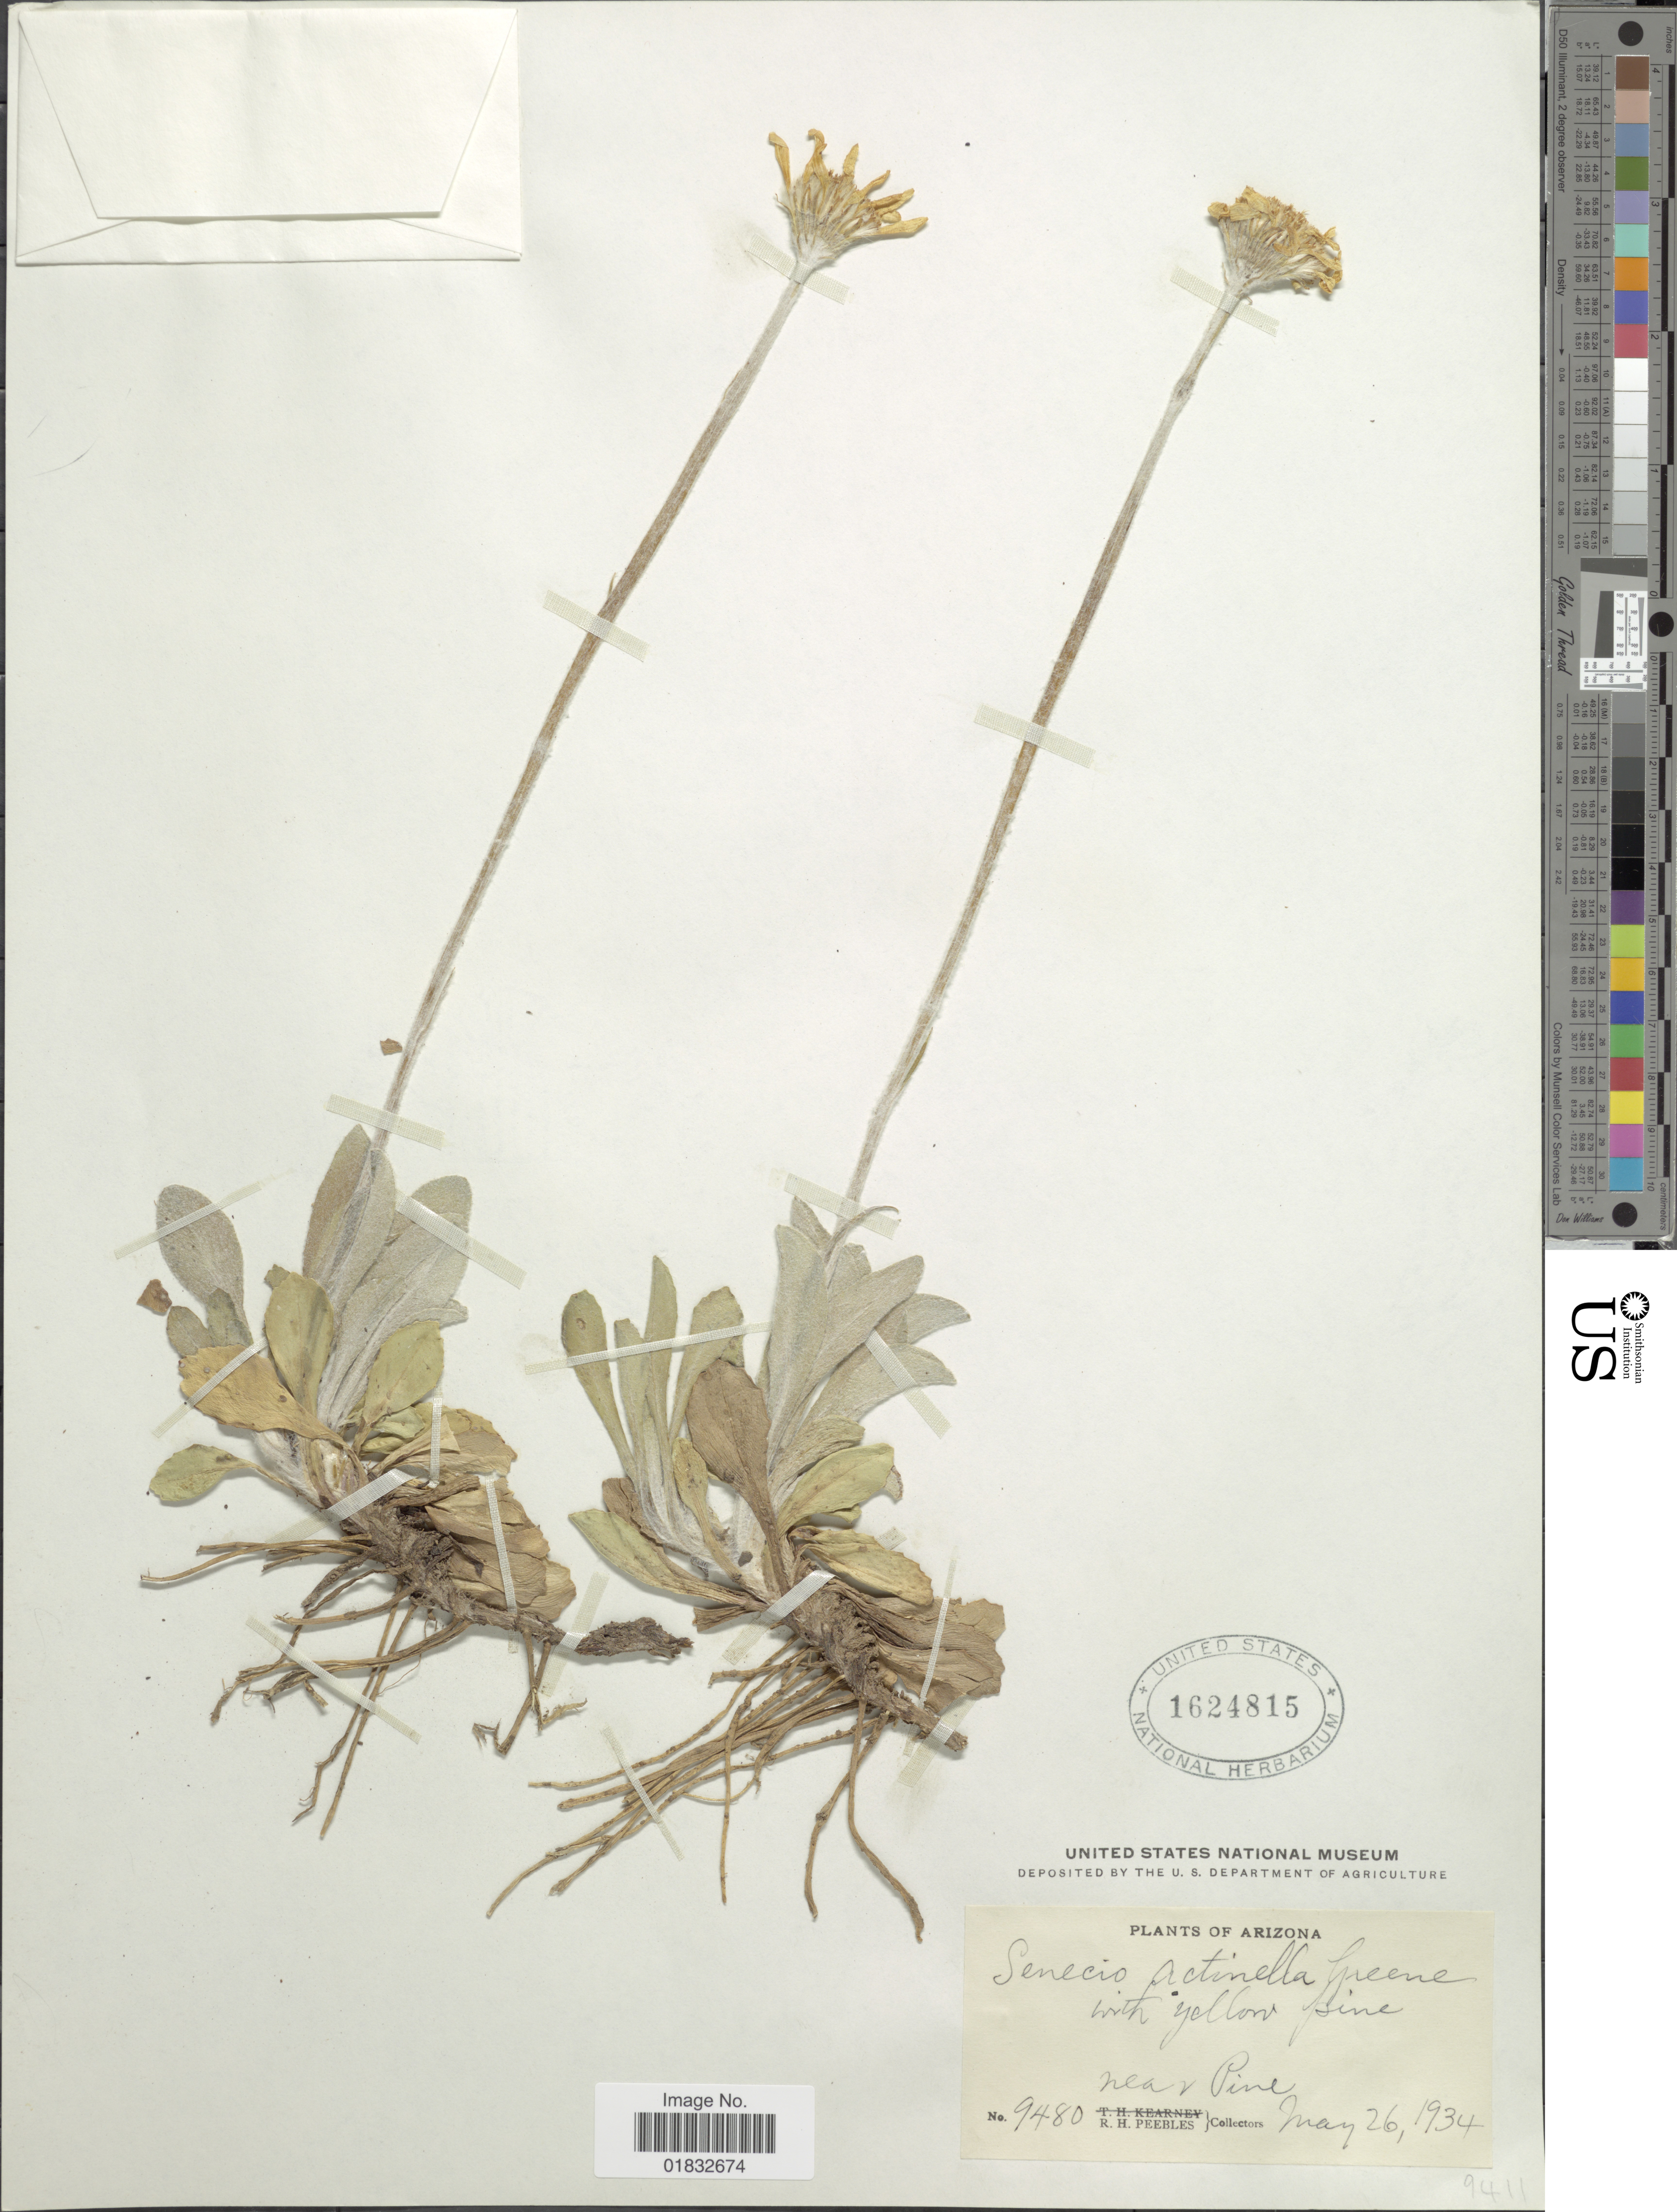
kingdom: Plantae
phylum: Tracheophyta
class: Magnoliopsida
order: Asterales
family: Asteraceae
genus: Senecio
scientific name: Senecio actinella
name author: Greene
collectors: R. H. Peebles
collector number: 9480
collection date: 1934-05-26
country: United States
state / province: Arizona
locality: With Yellow Pine, near Pine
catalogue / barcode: US 1624815